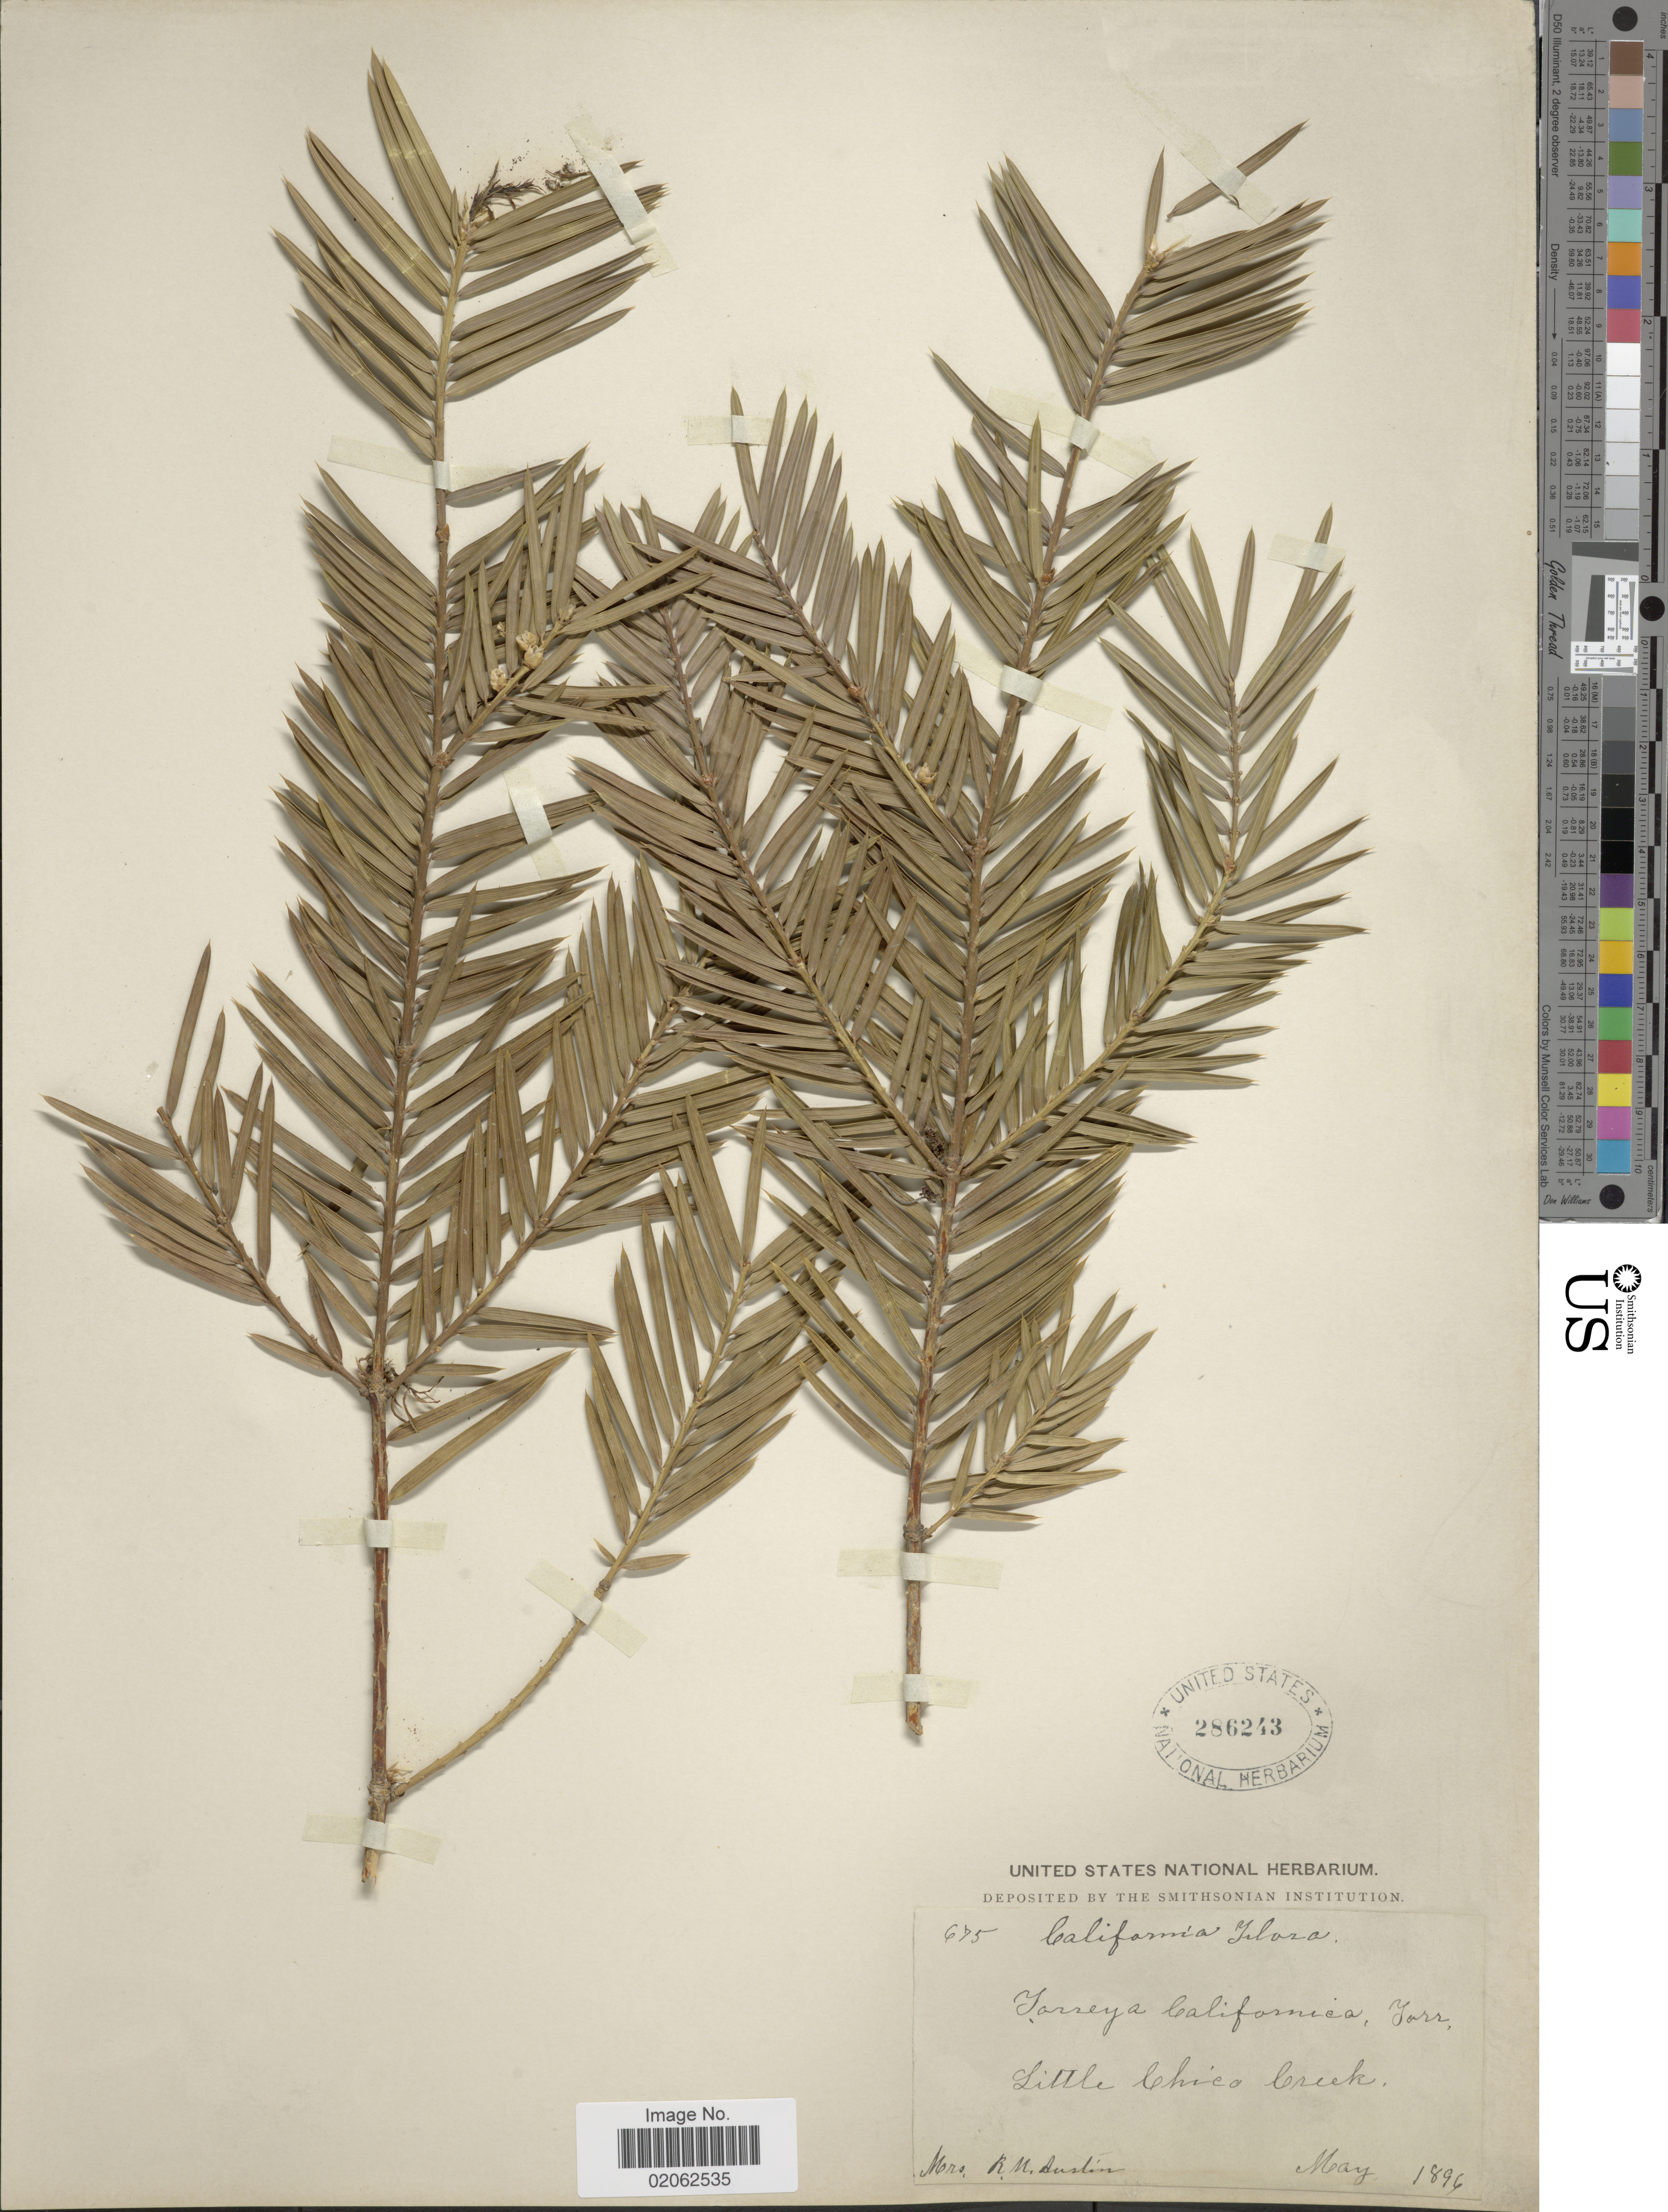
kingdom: Plantae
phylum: Tracheophyta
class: Pinopsida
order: Pinales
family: Taxaceae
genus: Torreya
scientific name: Torreya californica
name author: Torr.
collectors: R. Austin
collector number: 675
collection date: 1896-05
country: United States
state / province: California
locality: Little Chica Creek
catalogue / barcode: US 286243